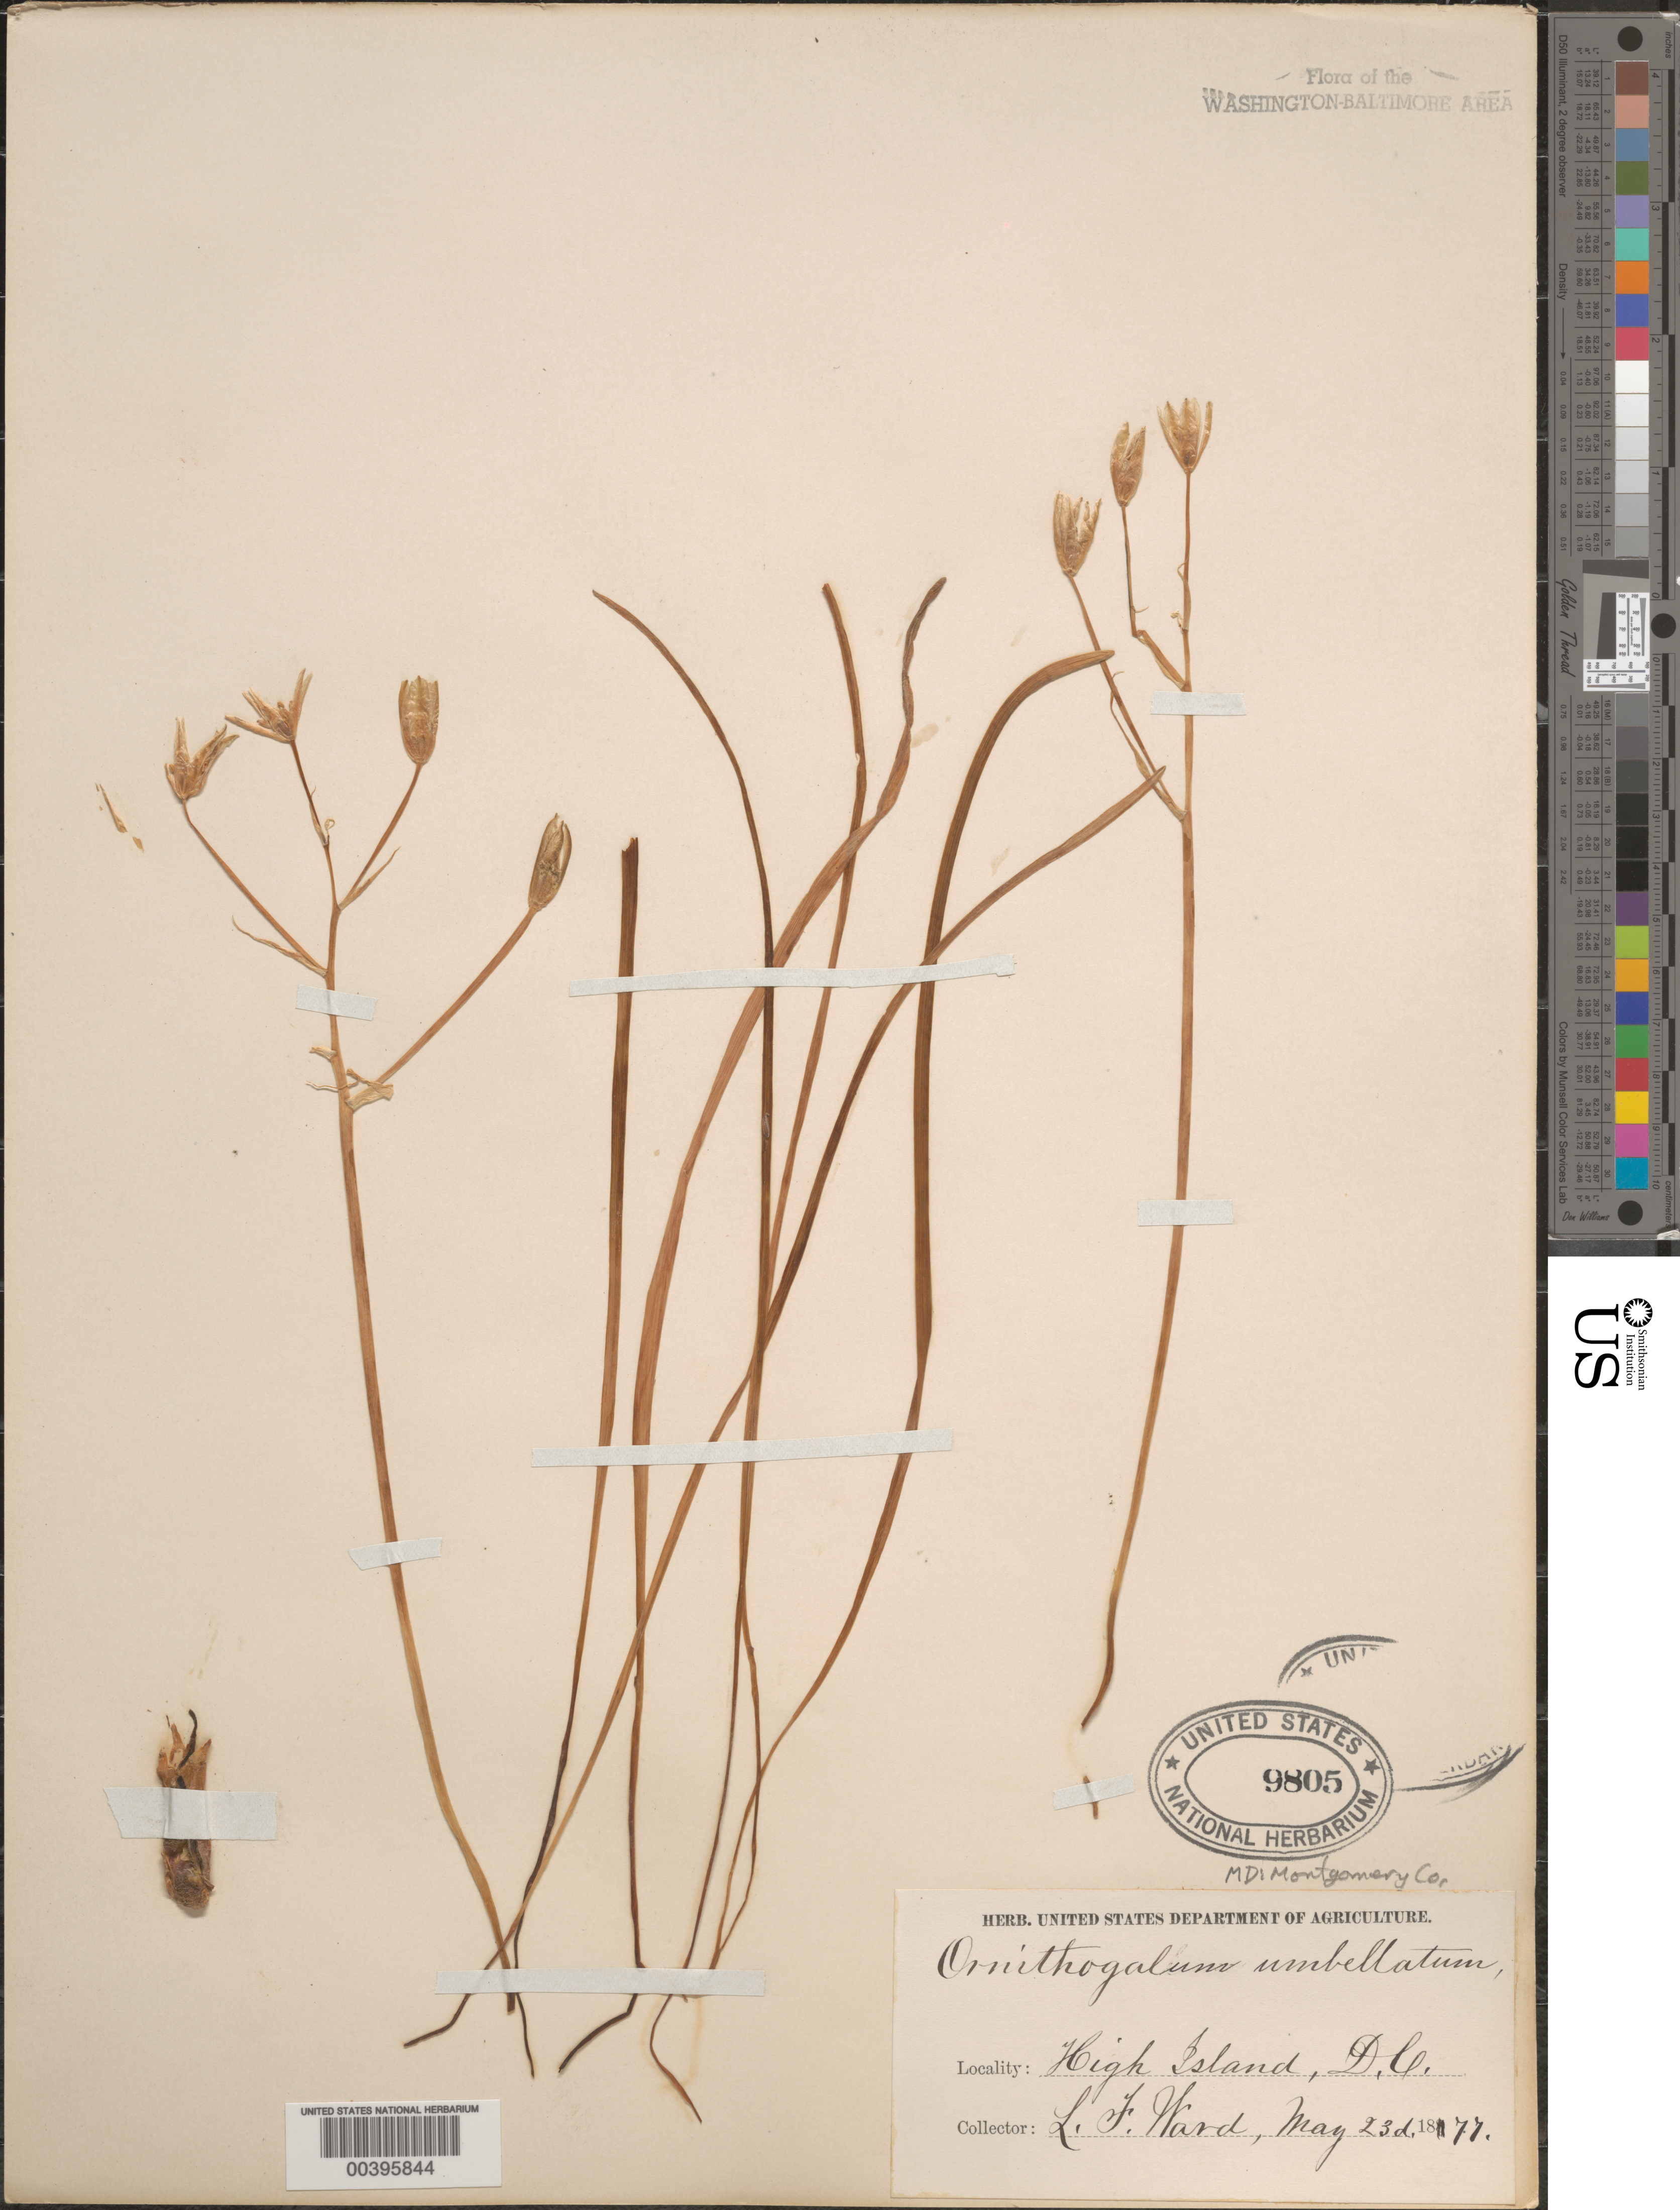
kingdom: Plantae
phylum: Tracheophyta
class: Liliopsida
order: Asparagales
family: Asparagaceae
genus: Ornithogalum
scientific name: Ornithogalum umbellatum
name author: L.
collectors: L. F. Ward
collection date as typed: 23 May 1877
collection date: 1877-05-23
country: United States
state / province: Maryland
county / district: Montgomery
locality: High Island C. & O. Canal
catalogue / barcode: US 9805